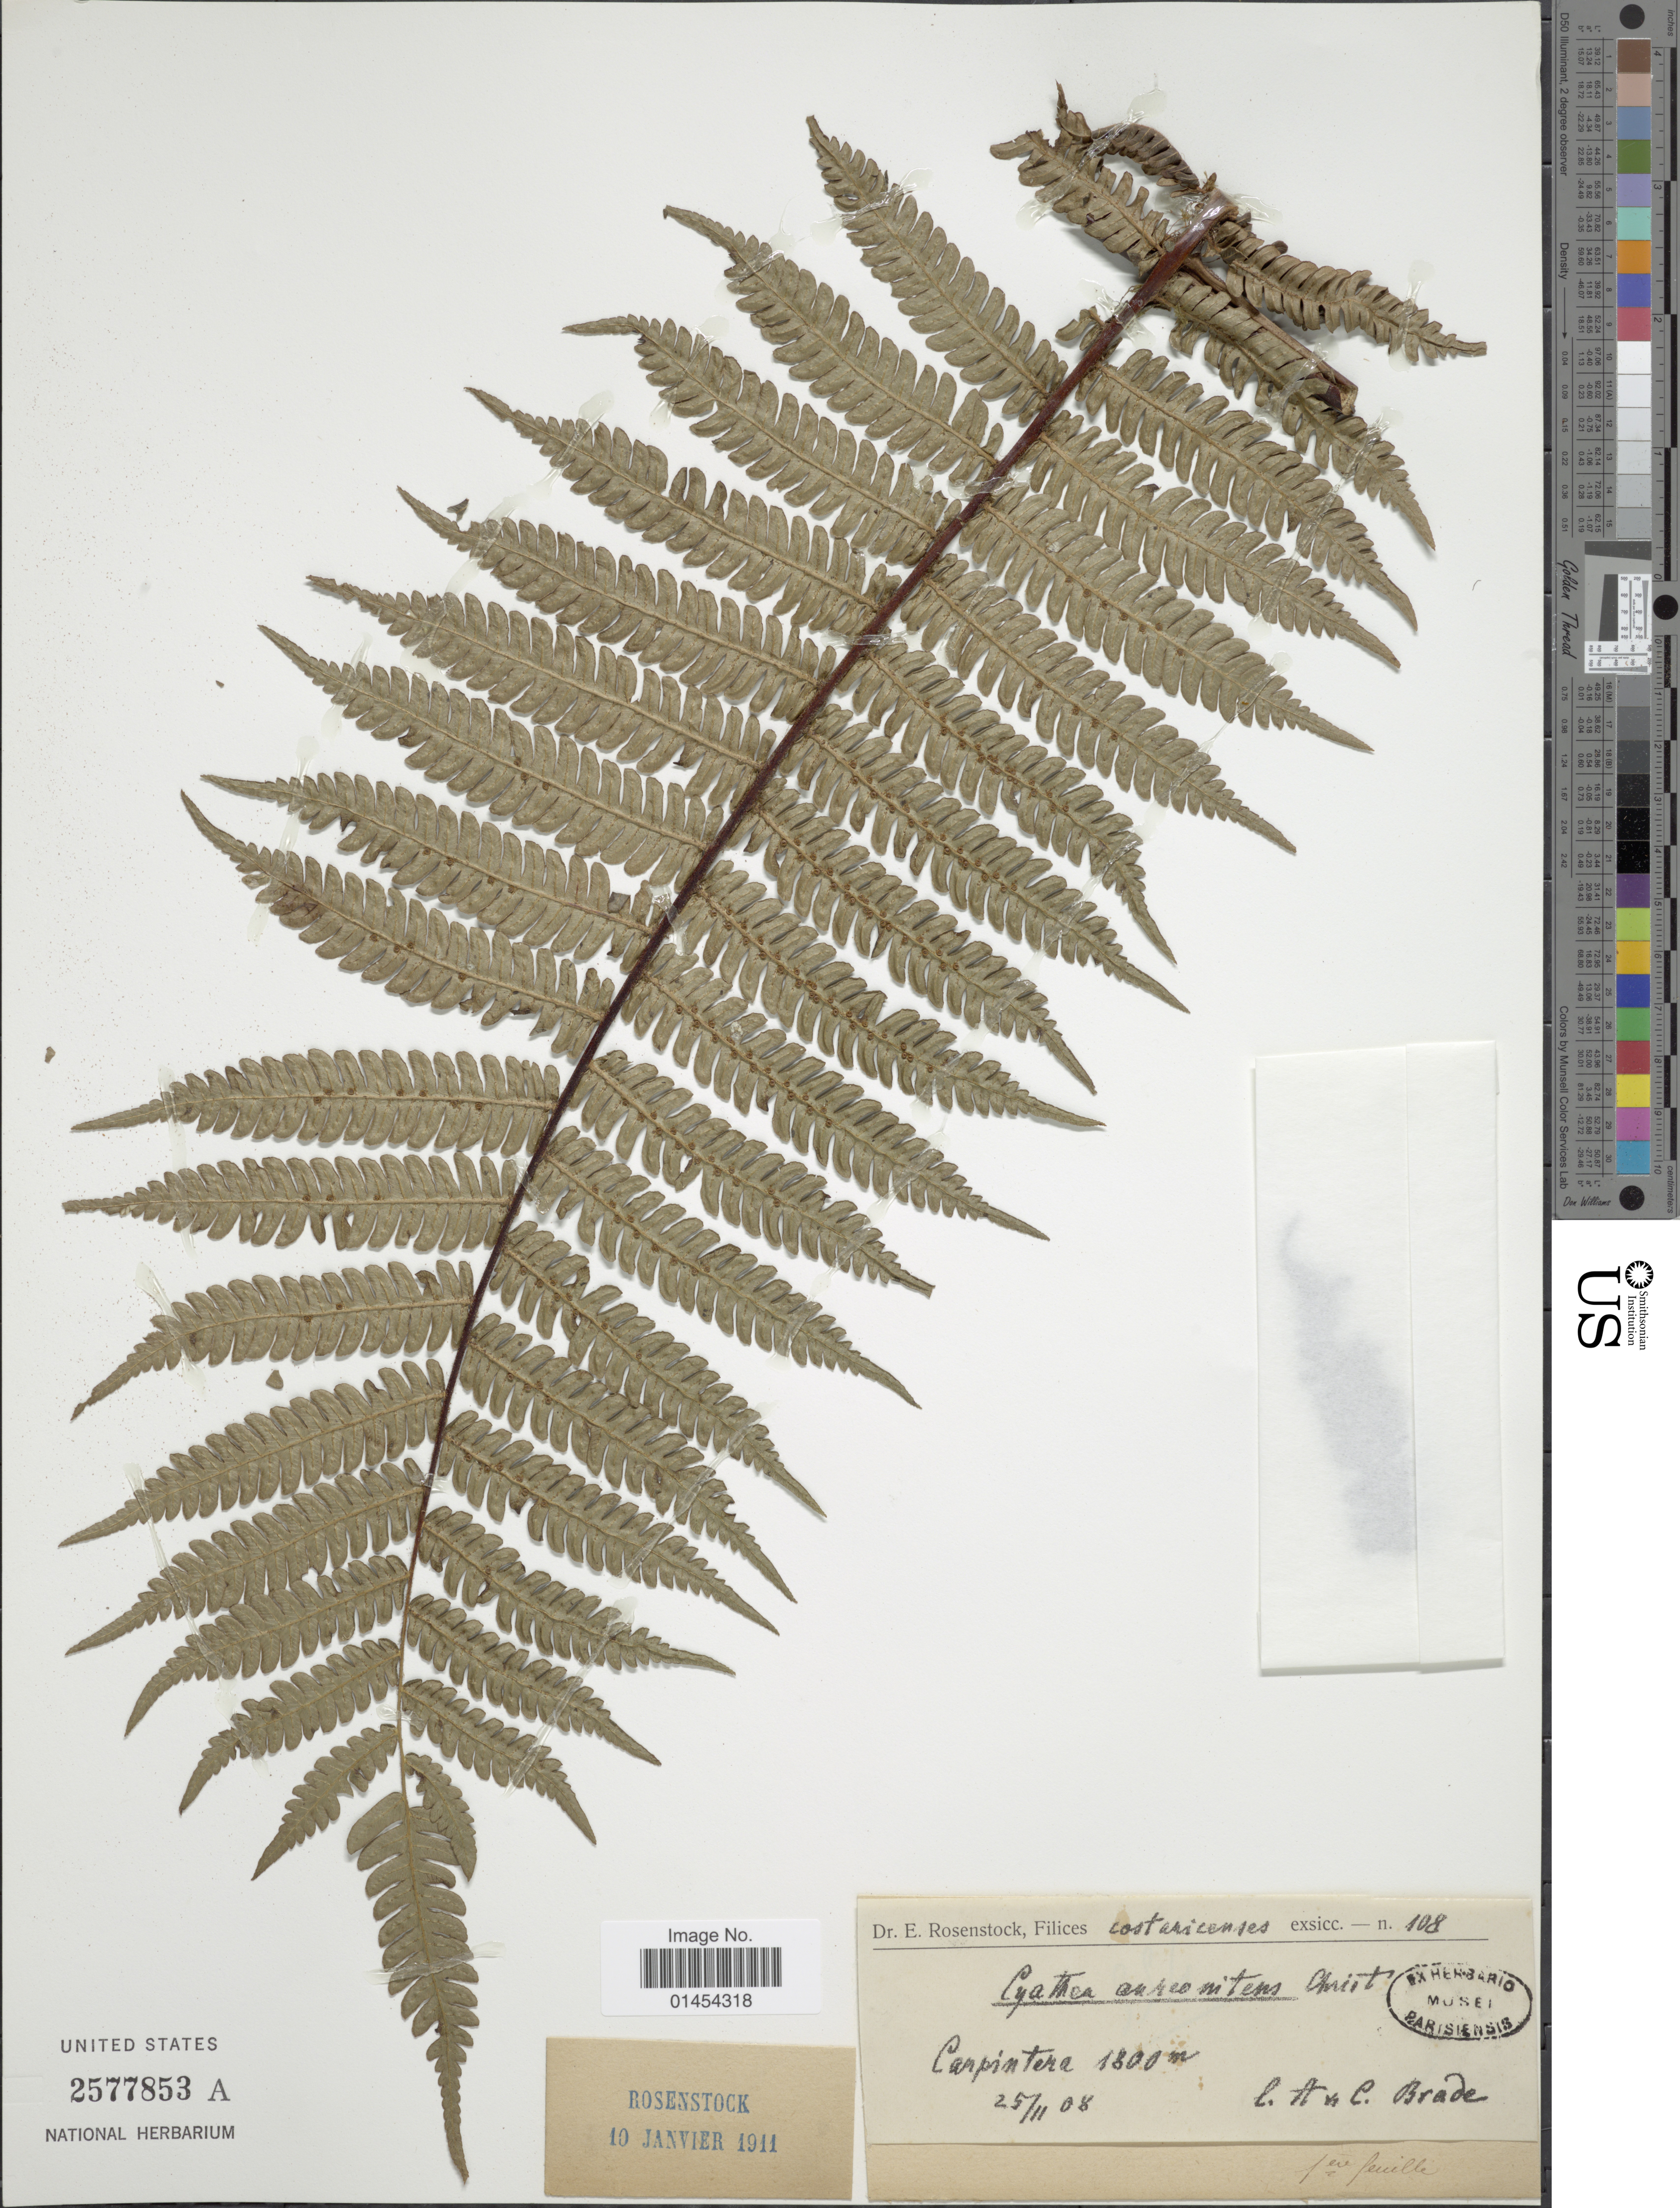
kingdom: Plantae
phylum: Tracheophyta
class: Polypodiopsida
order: Cyatheales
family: Cyatheaceae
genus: Alsophila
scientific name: Alsophila erinacea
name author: (H. Karst.) D.S. Conant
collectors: A. Brade & C. Brade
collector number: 108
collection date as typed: Transcribed d/m/y: 25/11/8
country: Costa Rica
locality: Carpintera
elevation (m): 1800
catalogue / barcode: US 2577853A